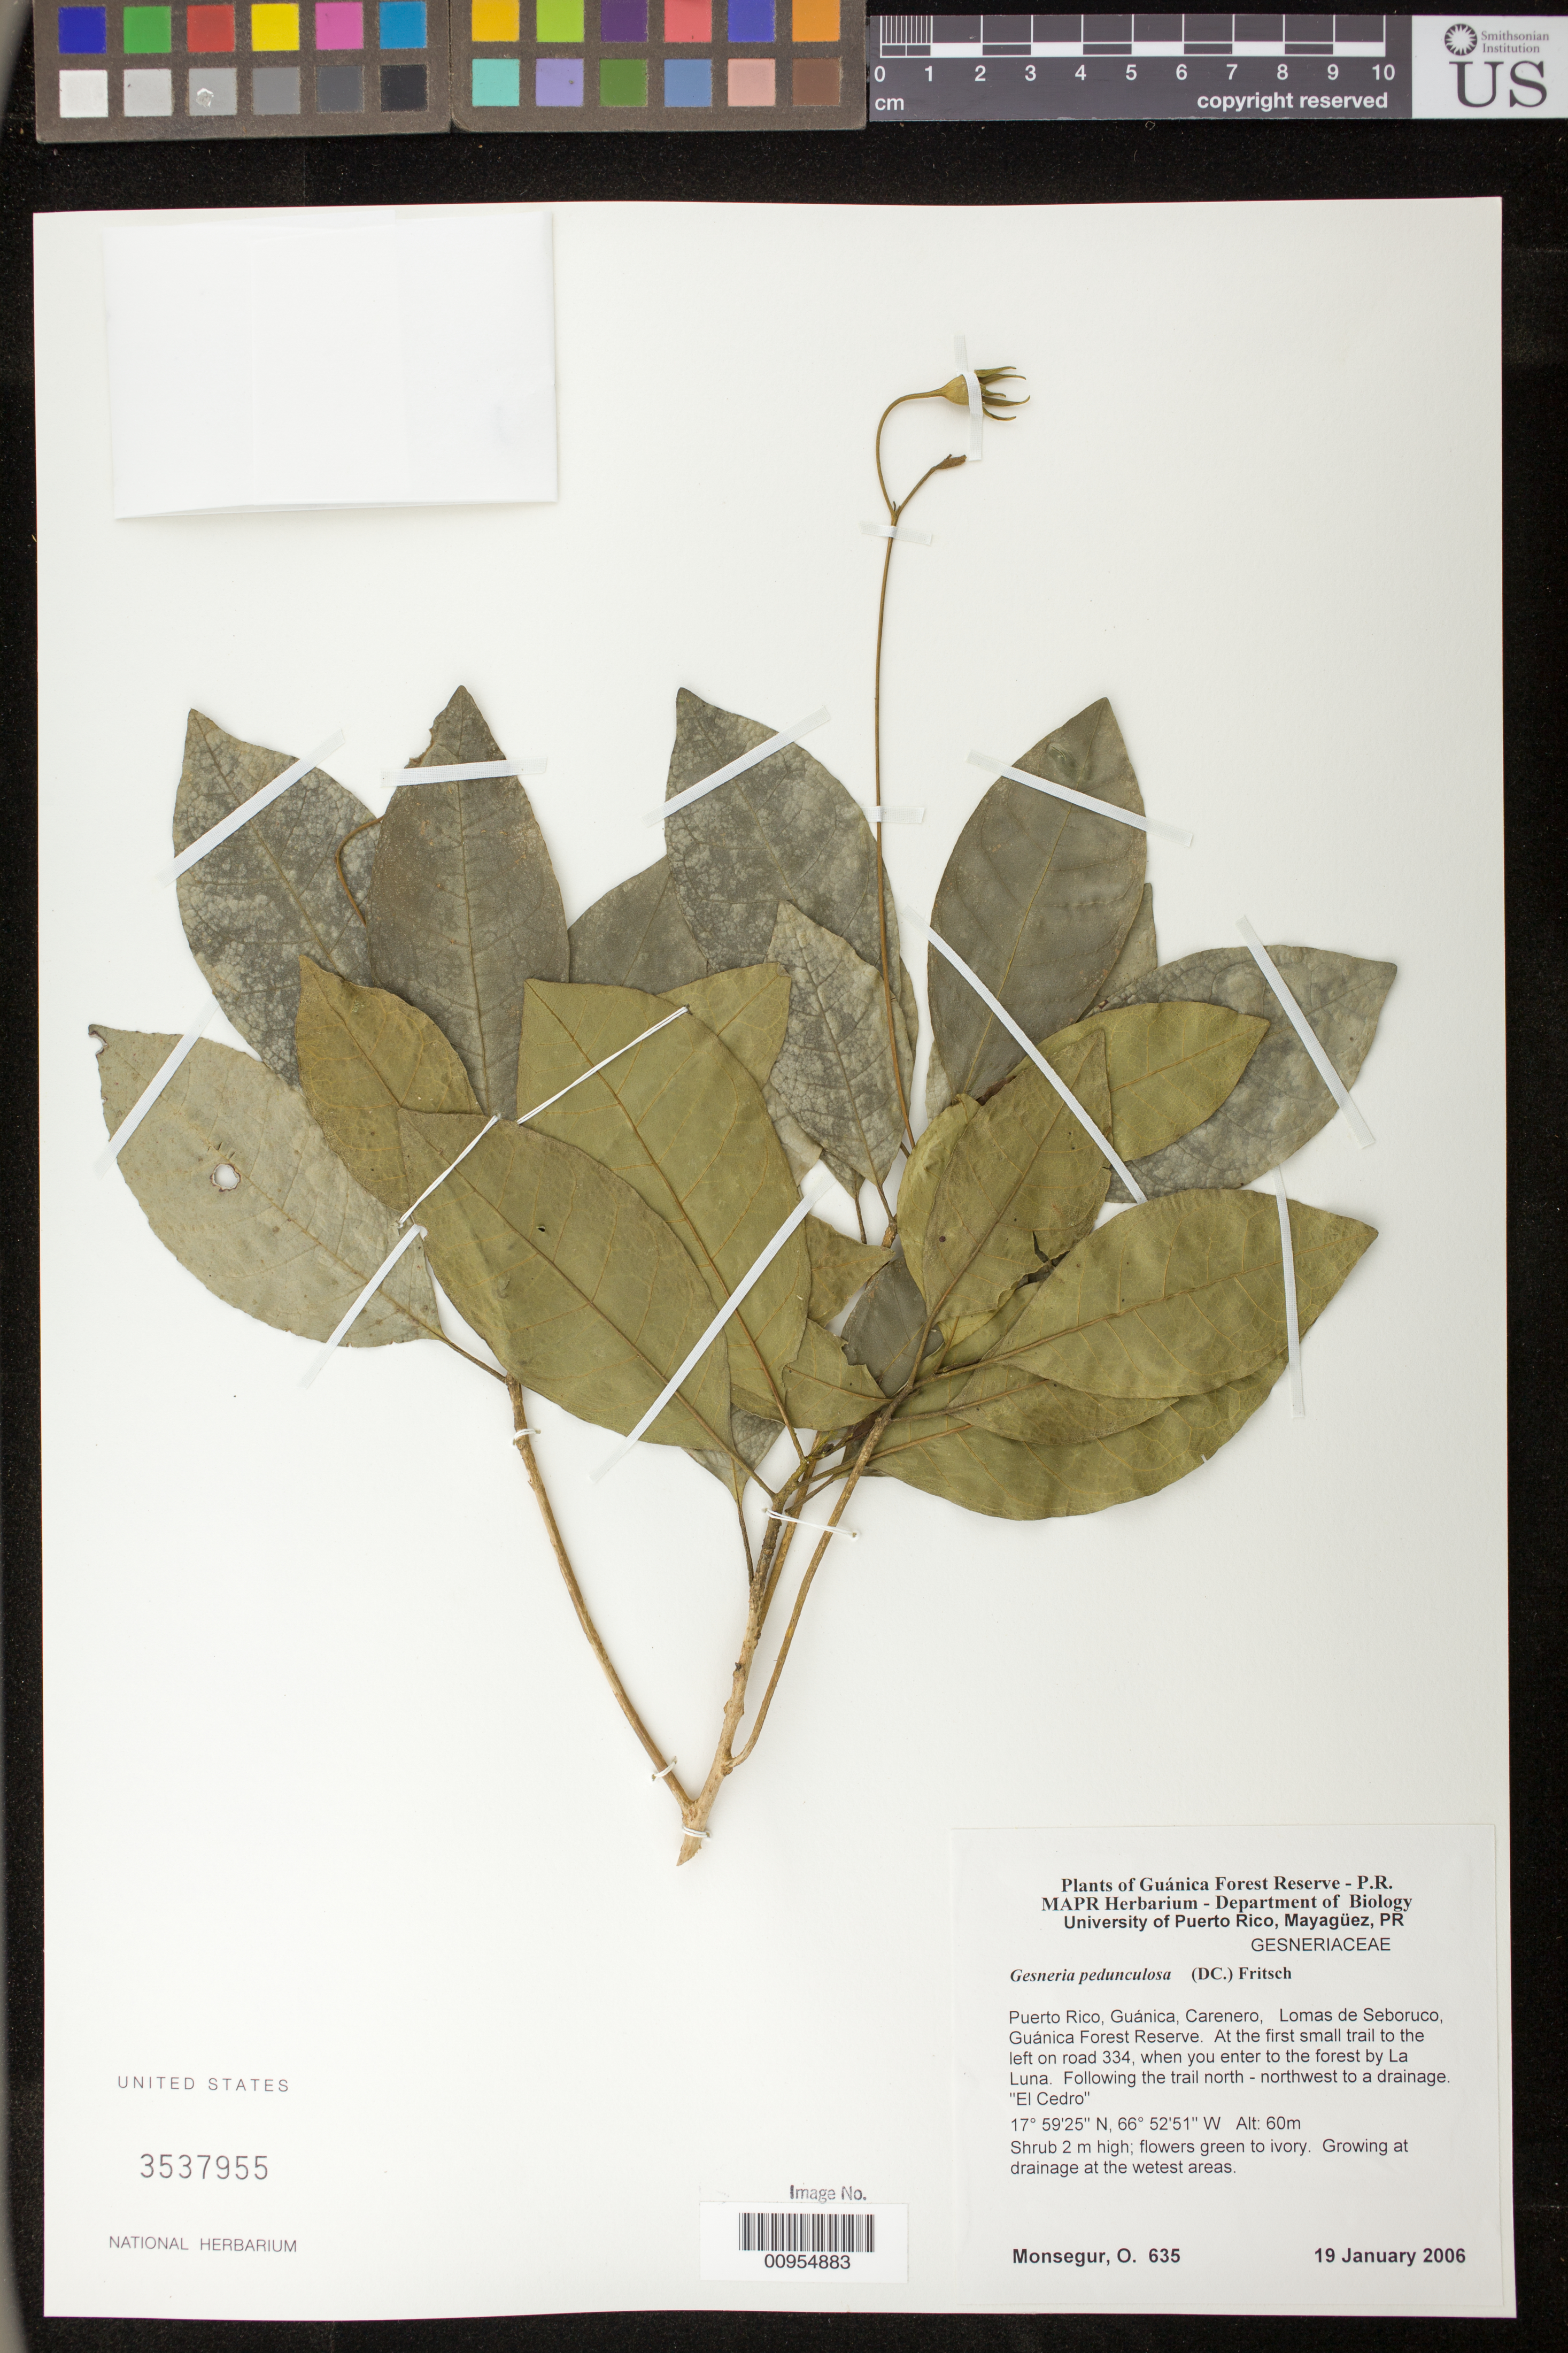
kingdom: Plantae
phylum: Tracheophyta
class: Magnoliopsida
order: Lamiales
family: Gesneriaceae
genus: Gesneria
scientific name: Gesneria pedunculosa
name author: (DC.) Fritsch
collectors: O. Monsegur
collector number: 635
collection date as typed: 19 Jan 2006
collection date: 2006-01-19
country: Puerto Rico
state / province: Guánica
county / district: Carenero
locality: Guánica Forest Reserve. Lomas de Seboruco, from road 334, taking Ojo de Agua Trail to the south.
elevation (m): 60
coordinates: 17.5925, 66.525144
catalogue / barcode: US 3537955